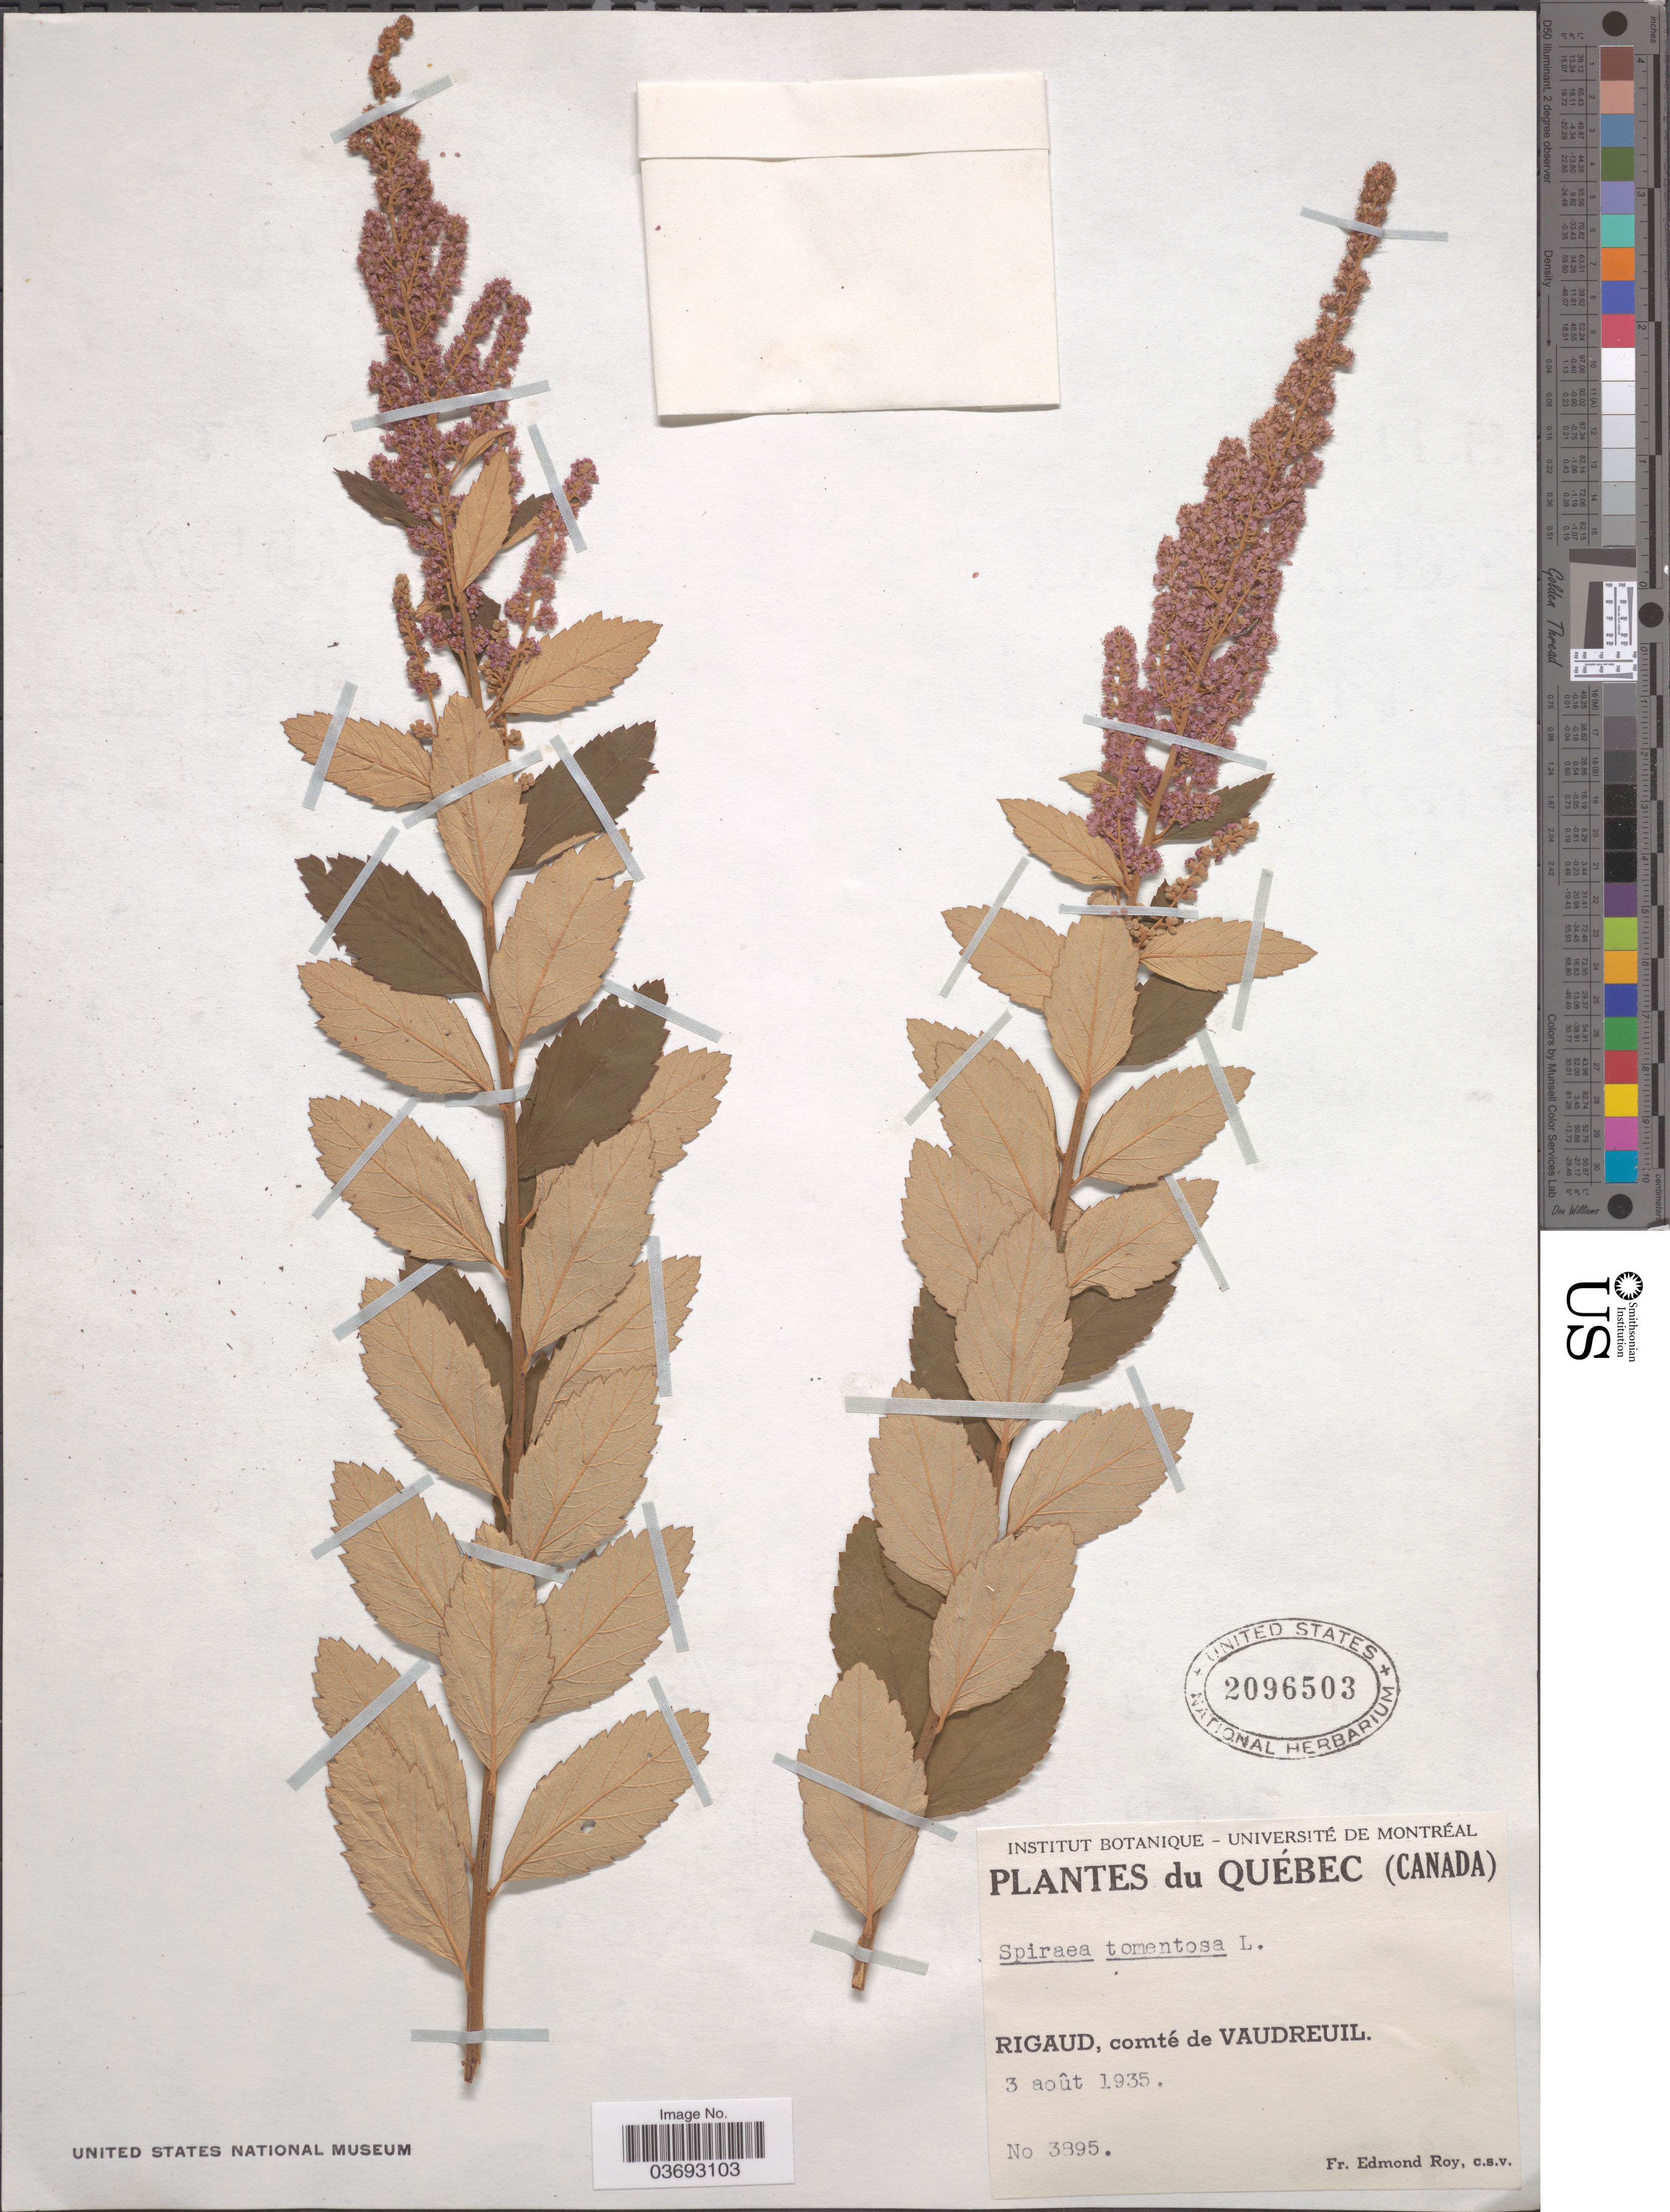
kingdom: Plantae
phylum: Tracheophyta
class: Magnoliopsida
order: Rosales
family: Rosaceae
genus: Spiraea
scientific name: Spiraea tomentosa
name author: L.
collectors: E. Roy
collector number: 3895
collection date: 1935-08-03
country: Canada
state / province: Quebec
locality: Rigaud, comté de Vaudreuil.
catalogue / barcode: US 2096503